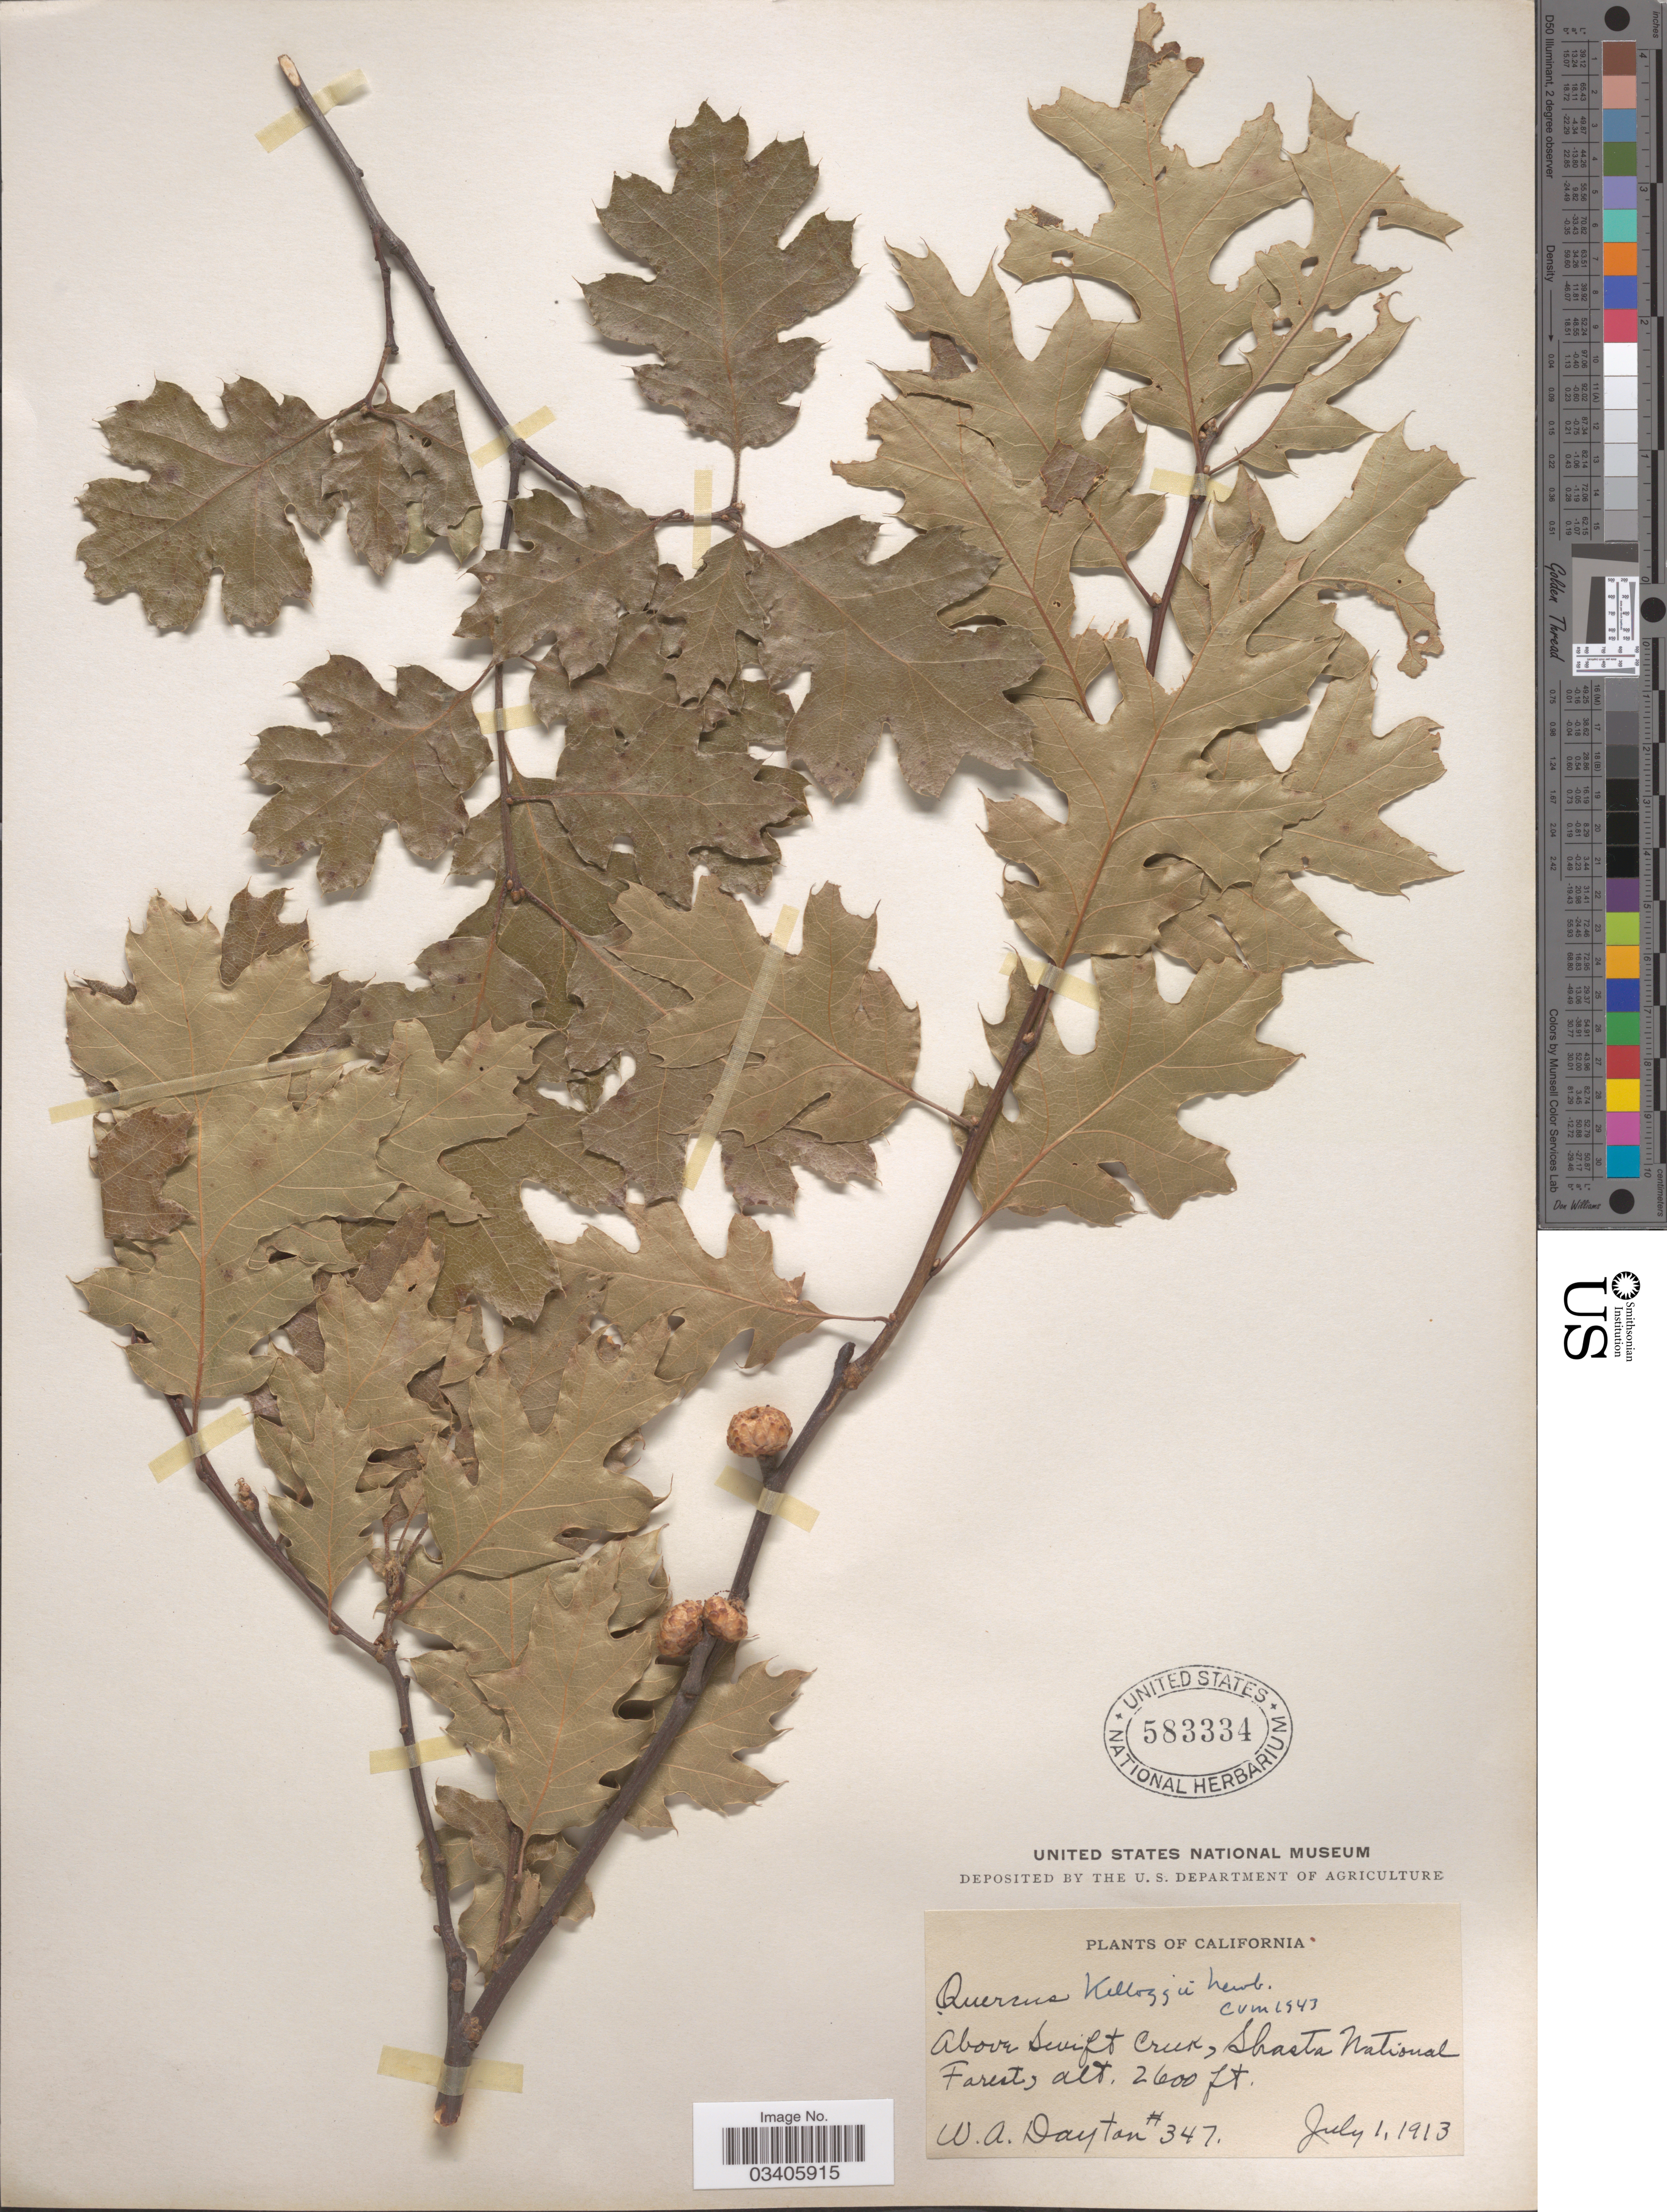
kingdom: Plantae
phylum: Tracheophyta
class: Magnoliopsida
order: Fagales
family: Fagaceae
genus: Quercus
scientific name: Quercus kelloggii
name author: Newb.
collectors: W. Dayton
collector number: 347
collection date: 1913-07-01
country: United States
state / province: California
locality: Above Swift Creek, Shasta National Forest.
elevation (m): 792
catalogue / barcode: US 583334